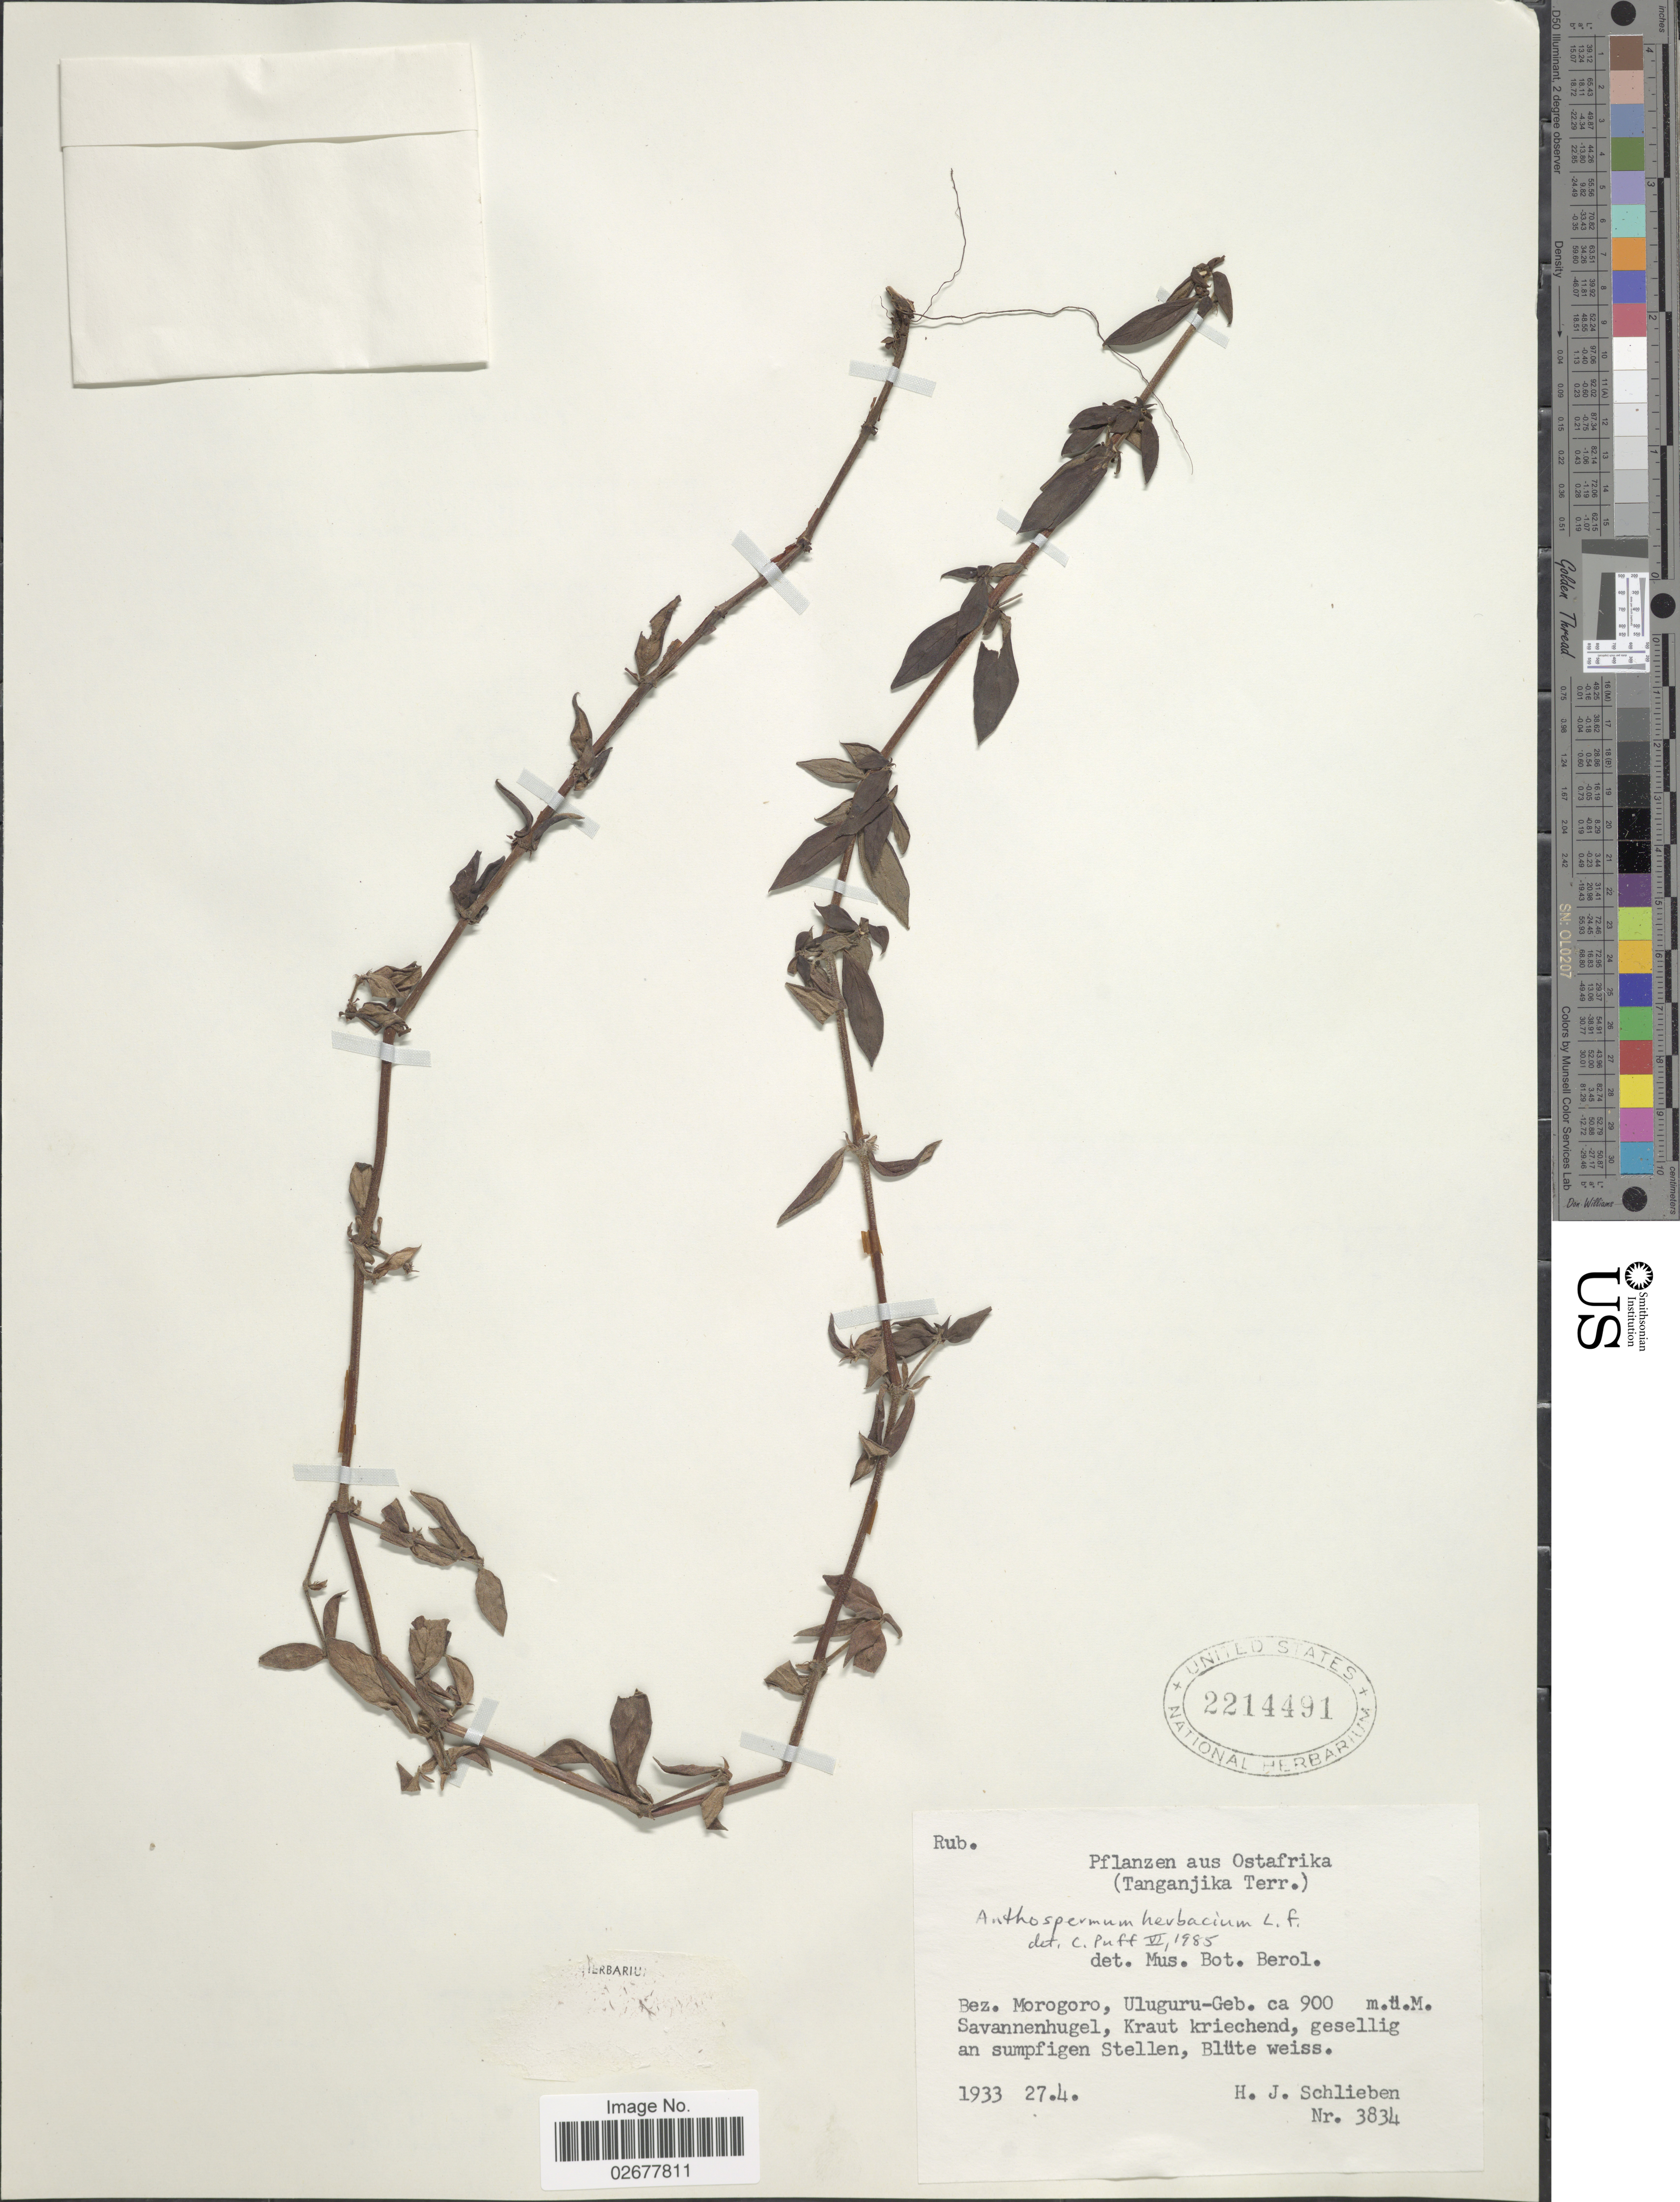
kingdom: Plantae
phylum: Tracheophyta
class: Magnoliopsida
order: Gentianales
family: Rubiaceae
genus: Anthospermum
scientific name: Anthospermum herbaceum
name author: L. f.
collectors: H. J. Schlieben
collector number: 3834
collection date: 1933-04-27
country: Tanzania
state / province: Morogoro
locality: Ostafrika. (Tanganjika Terr.) Bez. Morogoro, Unguru-Geb.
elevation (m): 900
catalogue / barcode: US 2214491